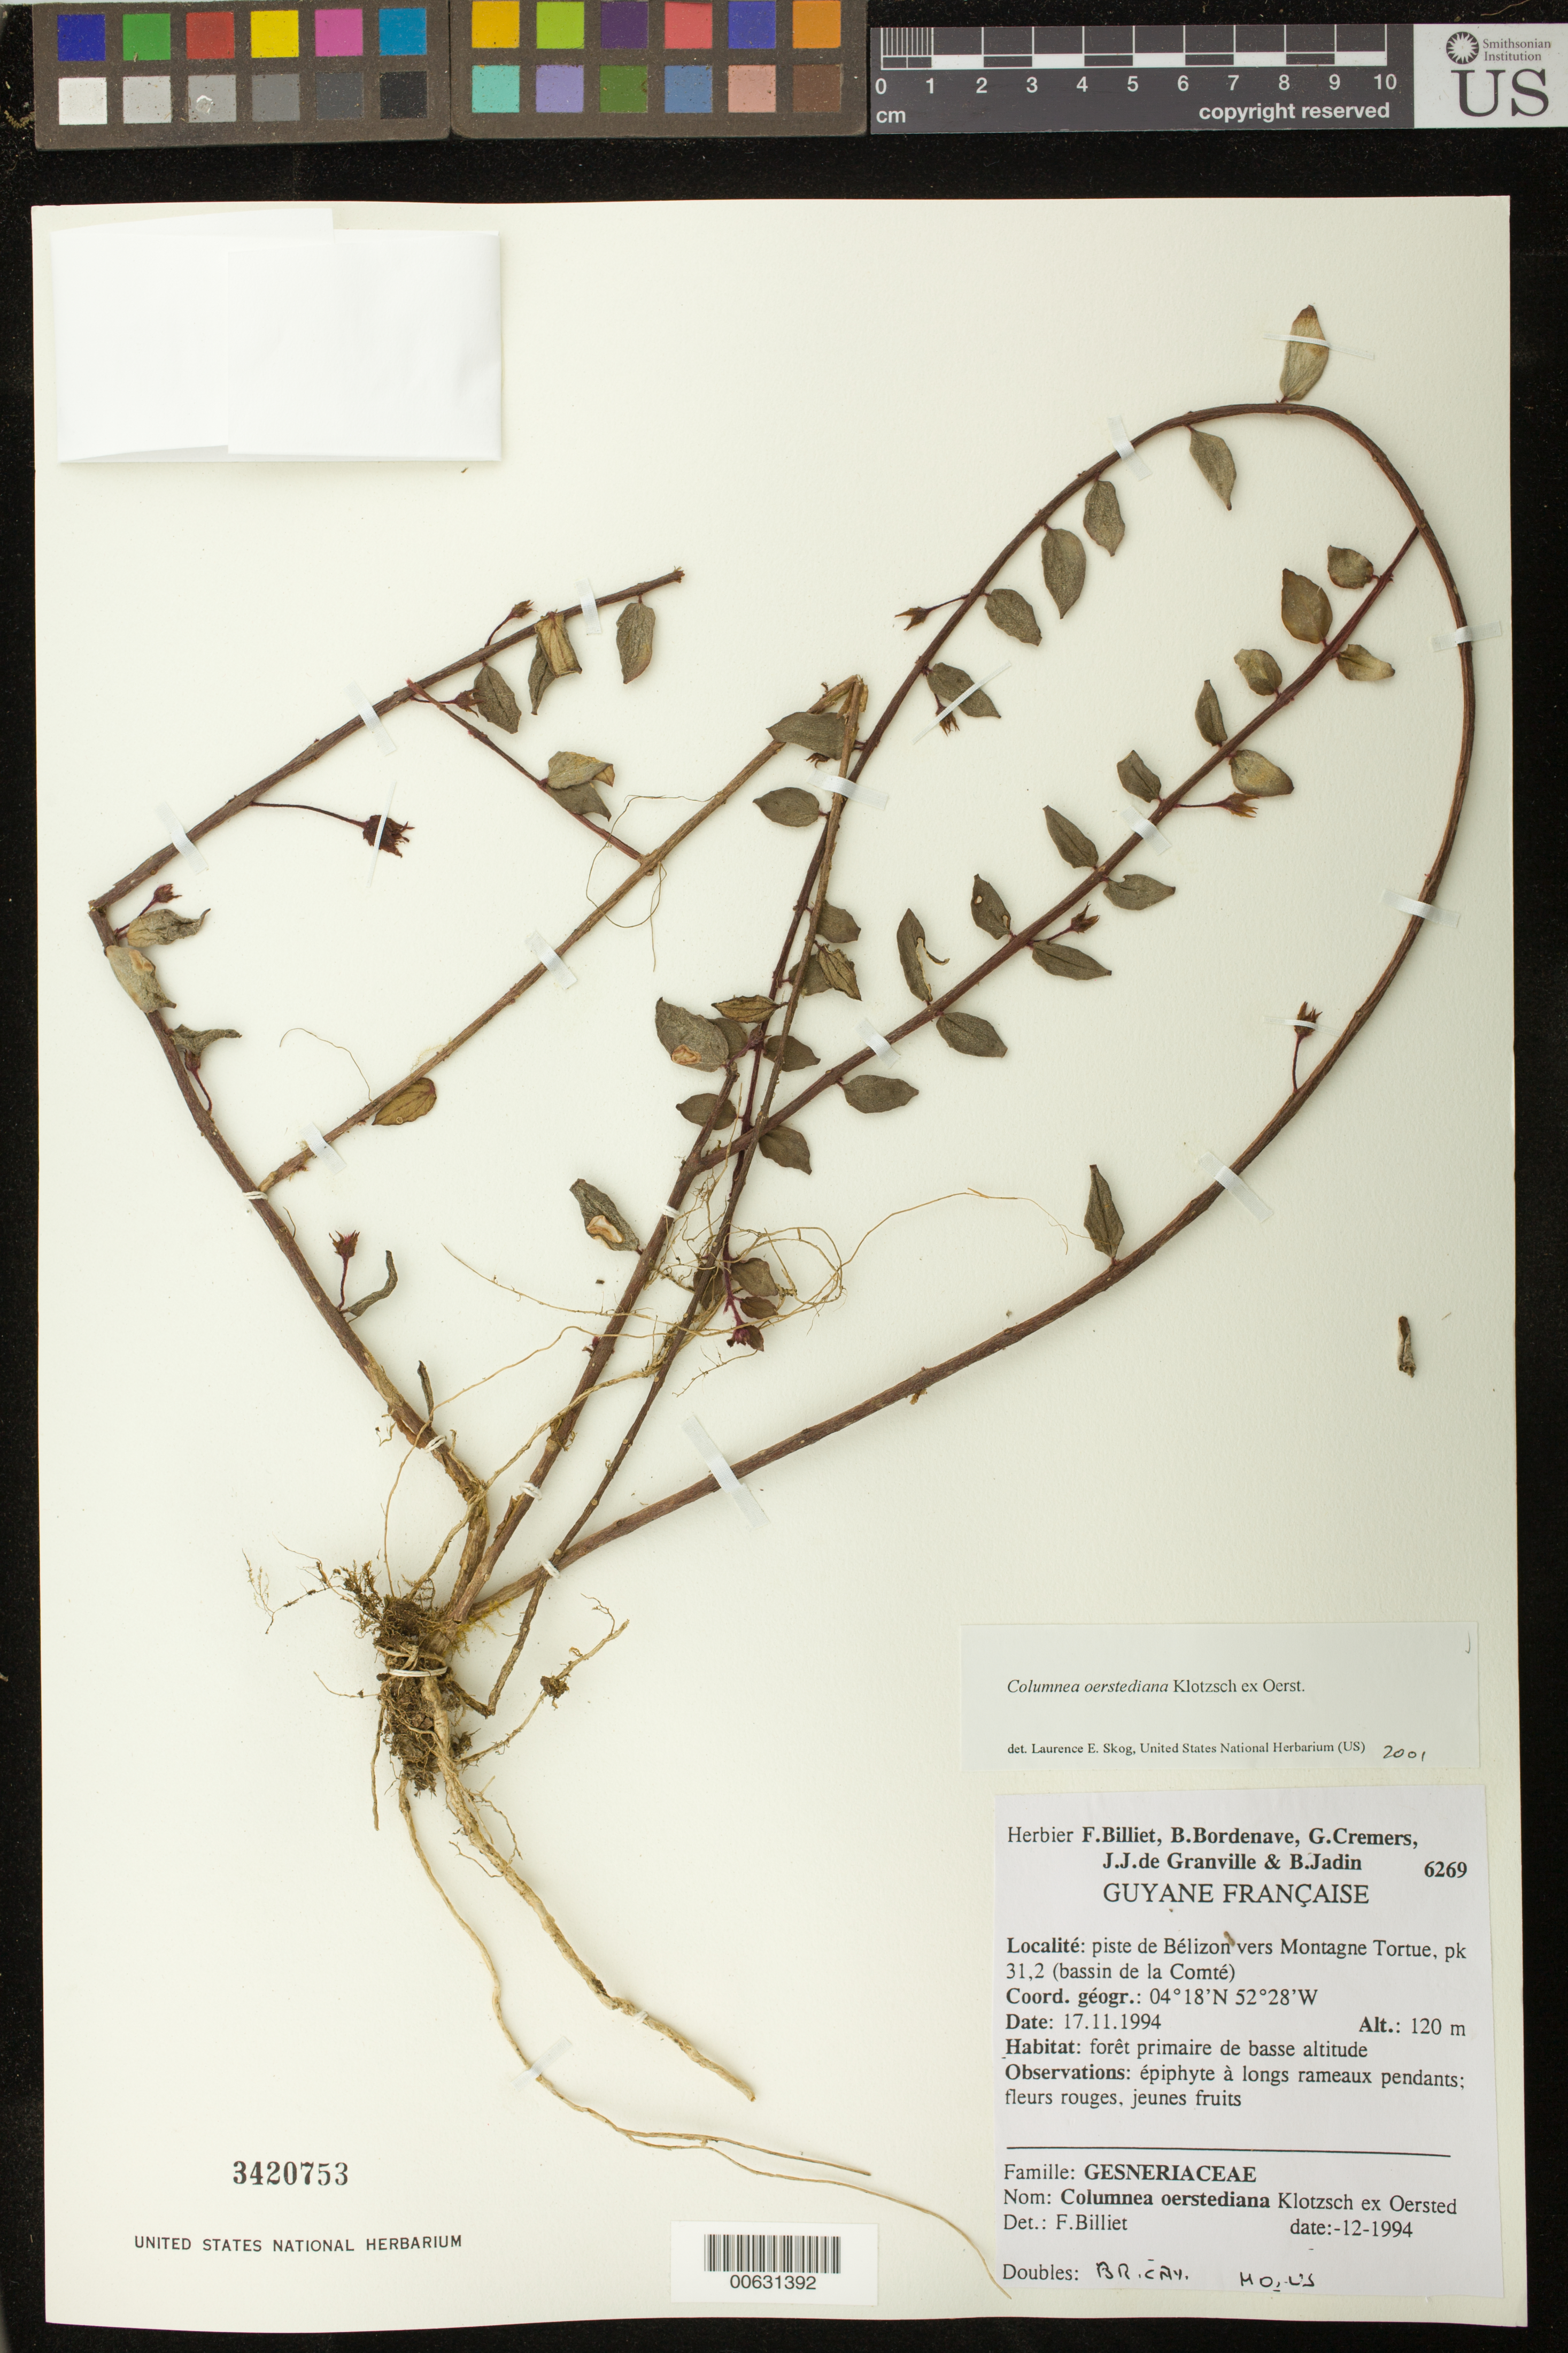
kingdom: Plantae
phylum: Tracheophyta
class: Magnoliopsida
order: Lamiales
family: Gesneriaceae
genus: Columnea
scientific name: Columnea oerstediana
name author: Klotzsch ex Oerst.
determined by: Skog, Laurence E.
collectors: F. Billiet, B. Bordenave, G. Cremers, J.-J. de Granville & B. Jadin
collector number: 6269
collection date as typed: Dec 1994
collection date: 1994-12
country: French Guiana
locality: Piste de Bélizon vers Montagne Tortue, pk 31.2 (bassin de la Comté)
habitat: Forêt primaire de basse altitude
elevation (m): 120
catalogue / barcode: US 3420753